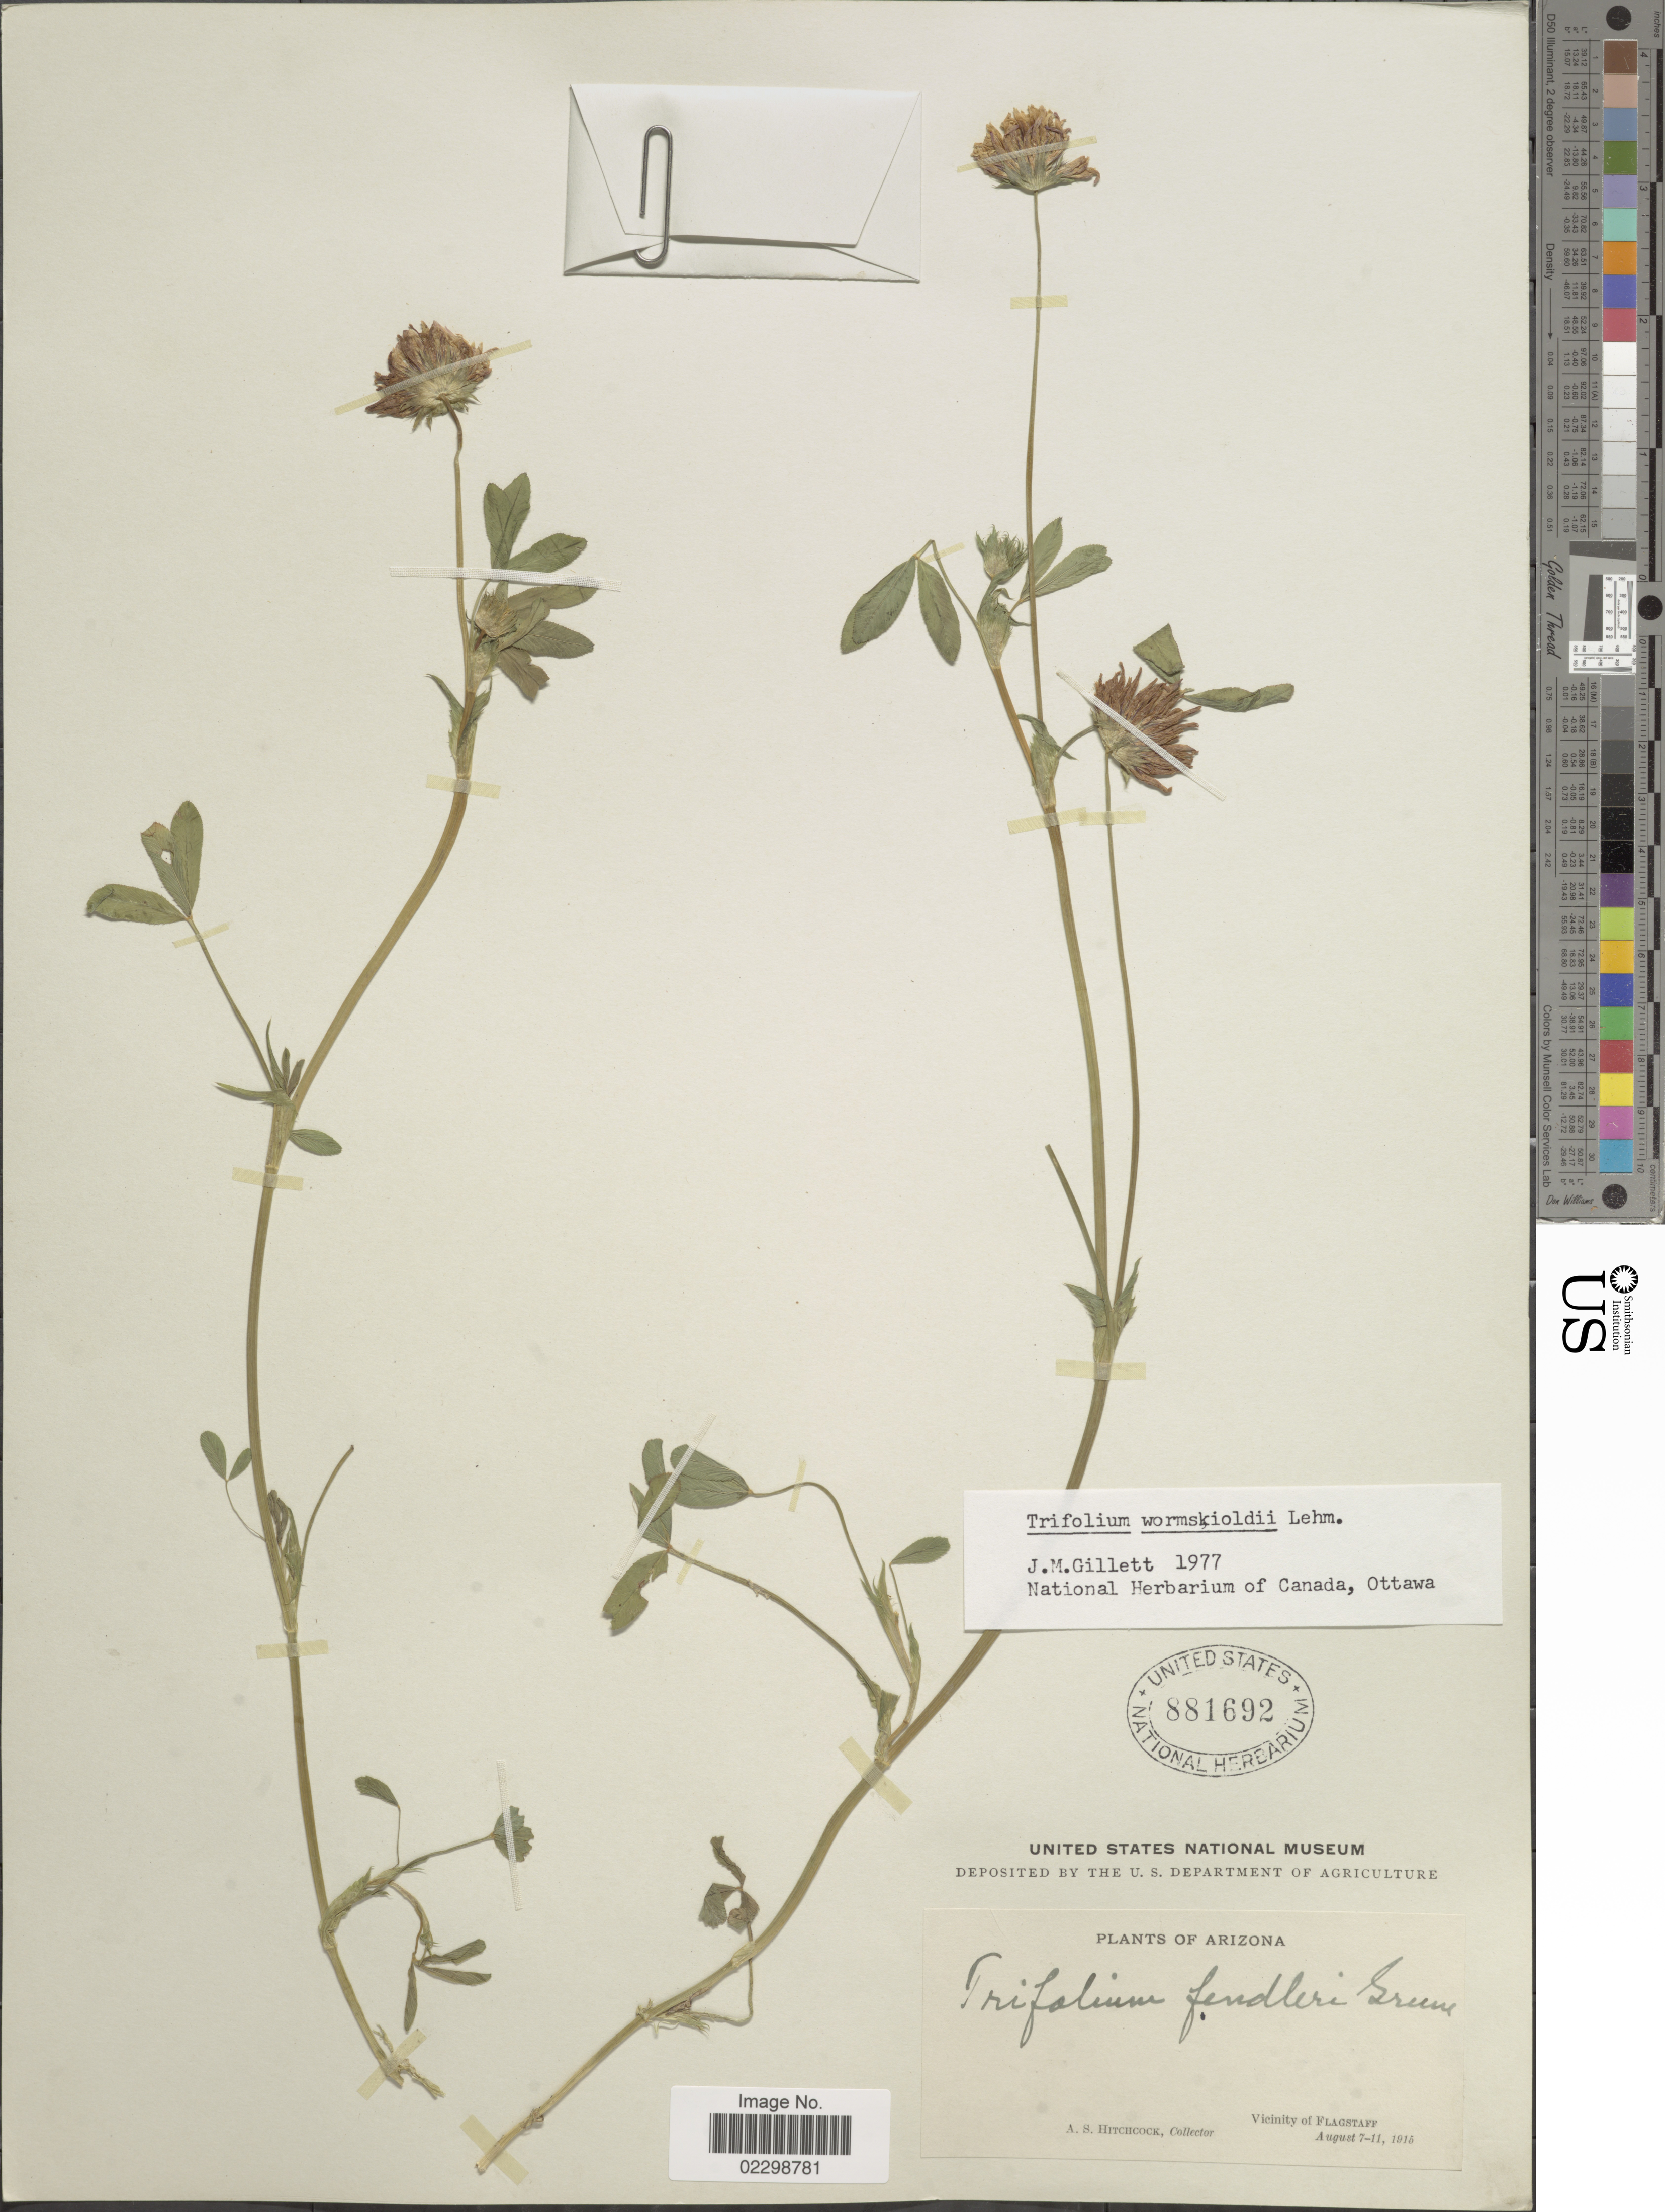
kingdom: Plantae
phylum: Tracheophyta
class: Magnoliopsida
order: Fabales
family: Fabaceae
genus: Trifolium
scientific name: Trifolium wormskioldii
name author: Lehm.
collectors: A. S. Hitchcock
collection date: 1915-08-07/1915-08-11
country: United States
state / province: Arizona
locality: Vicinity of Flaggstaff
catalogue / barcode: US 881692